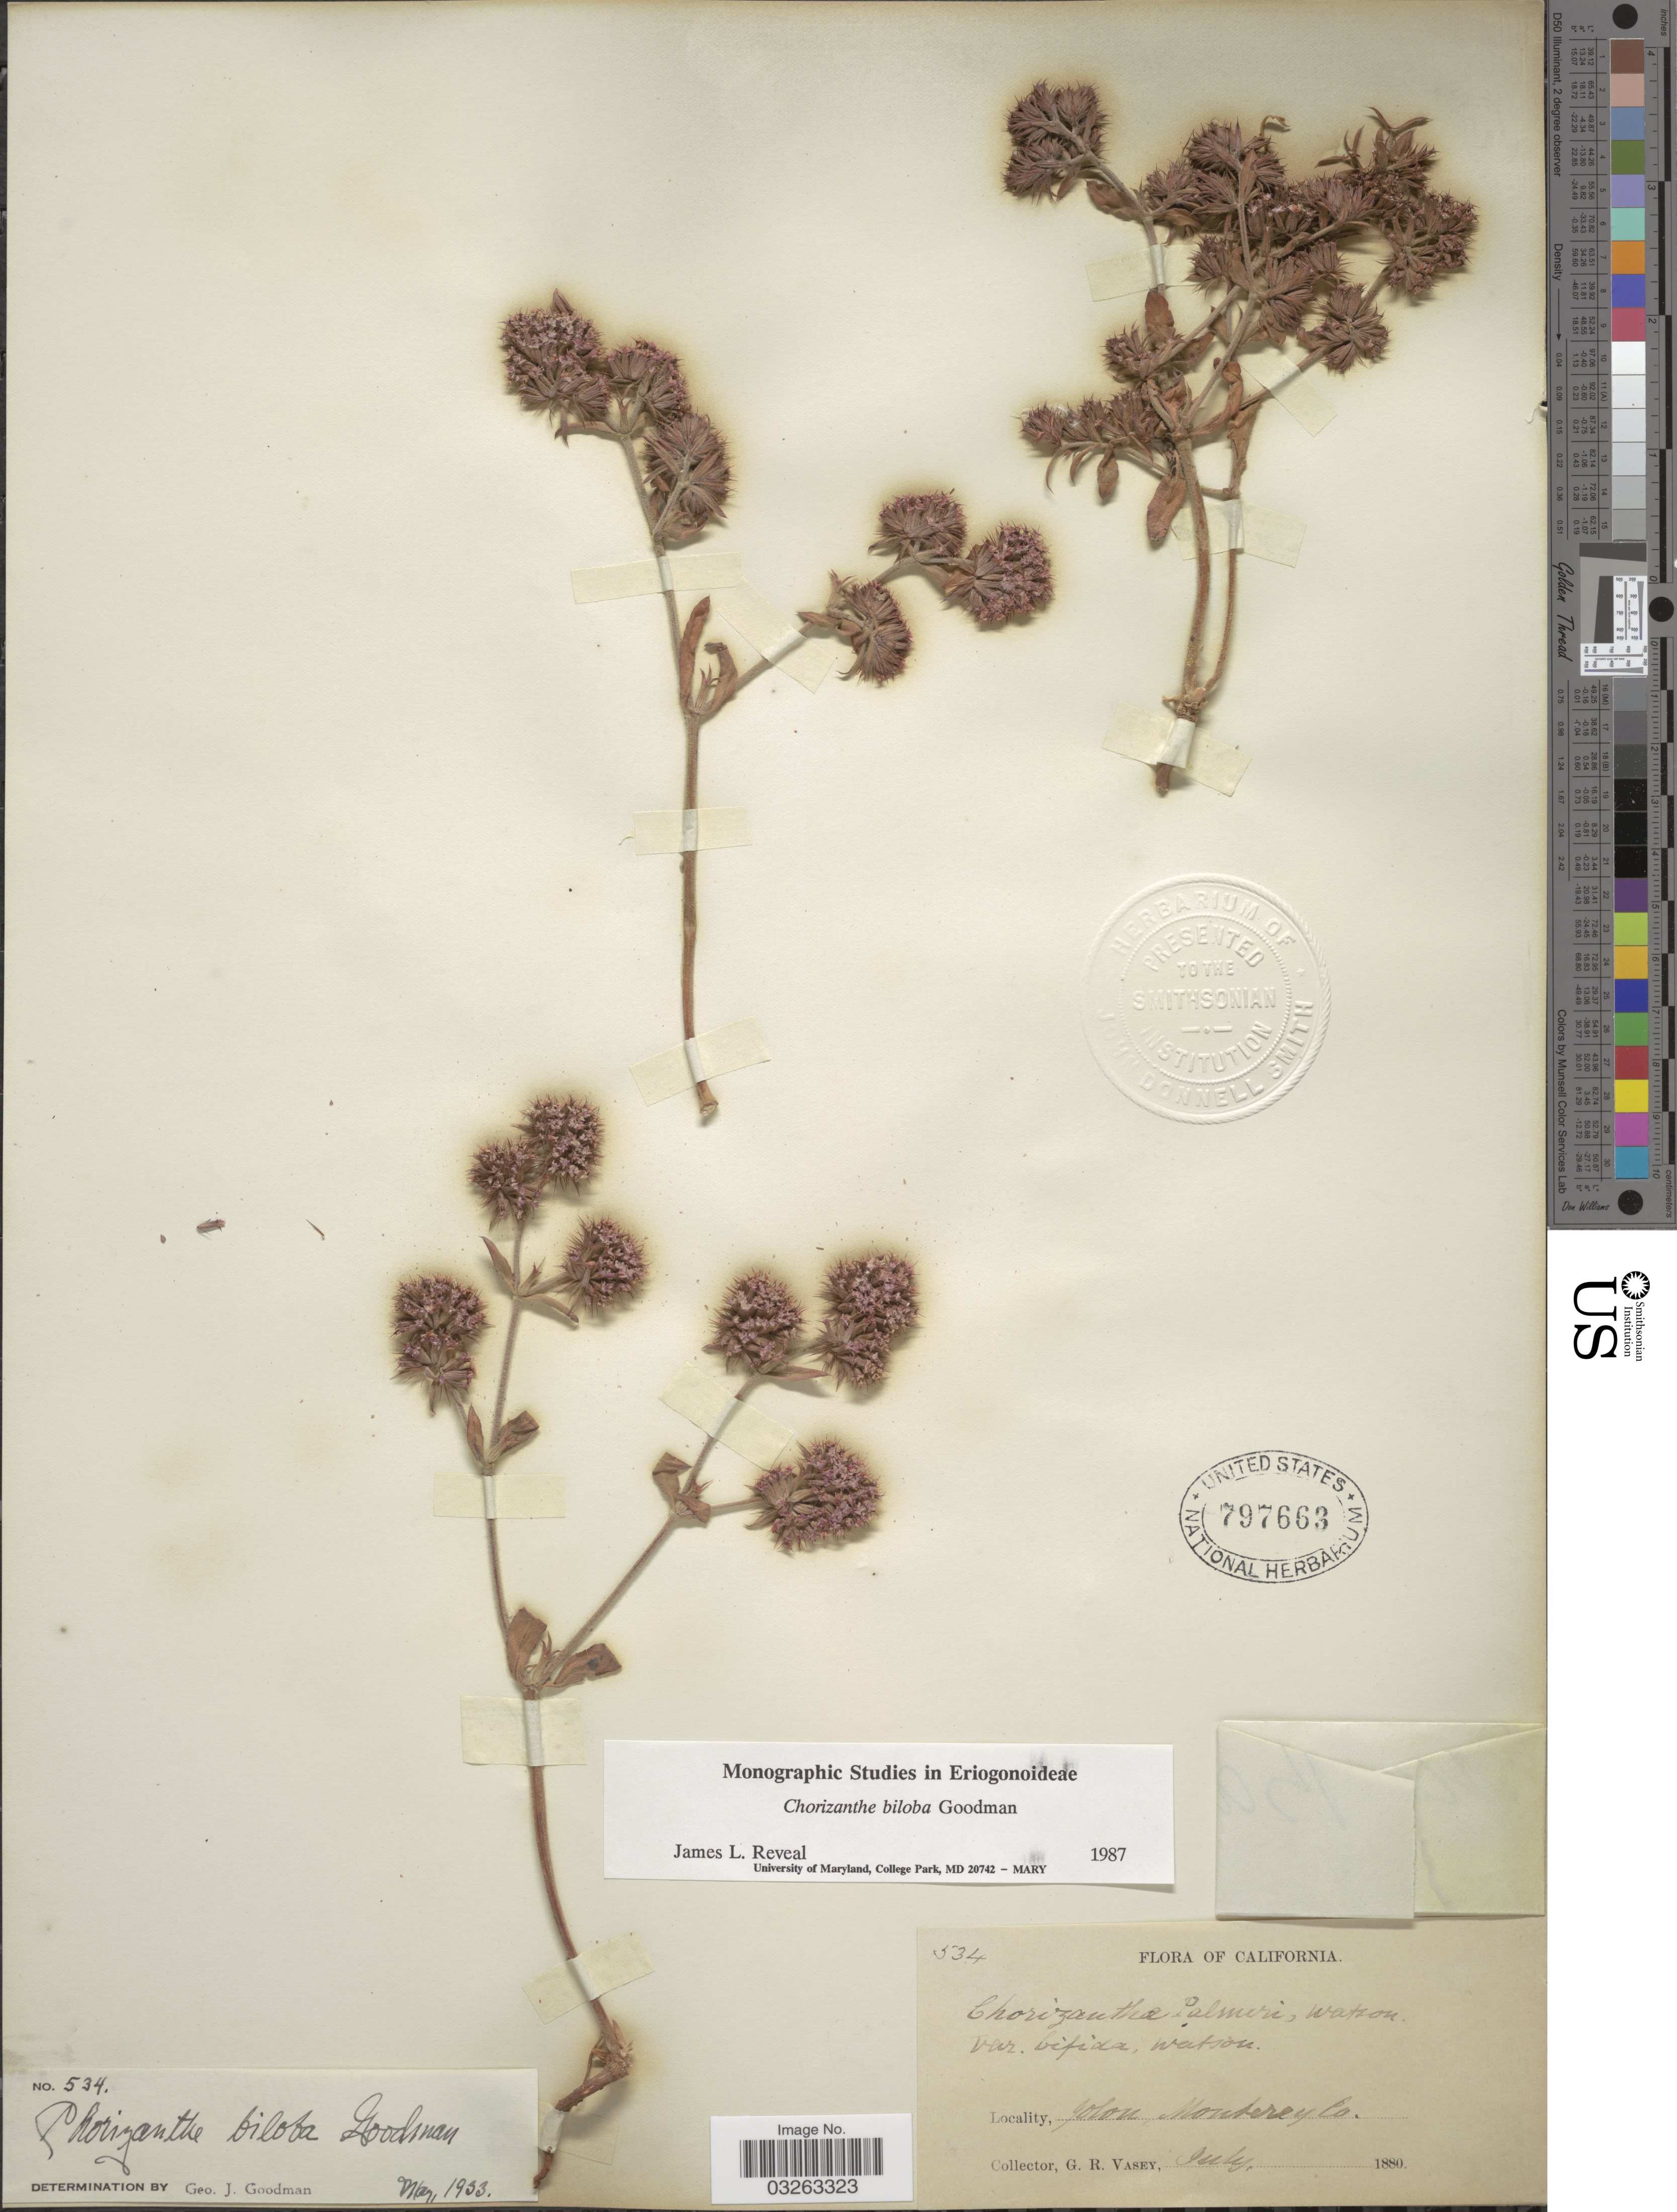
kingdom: Plantae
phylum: Tracheophyta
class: Magnoliopsida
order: Caryophyllales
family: Polygonaceae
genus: Chorizanthe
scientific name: Chorizanthe biloba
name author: Goodman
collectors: G. R. Vasey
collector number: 534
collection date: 1880-07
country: United States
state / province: California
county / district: Monterey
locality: Jolon Monterey Co.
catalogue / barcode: US 797663